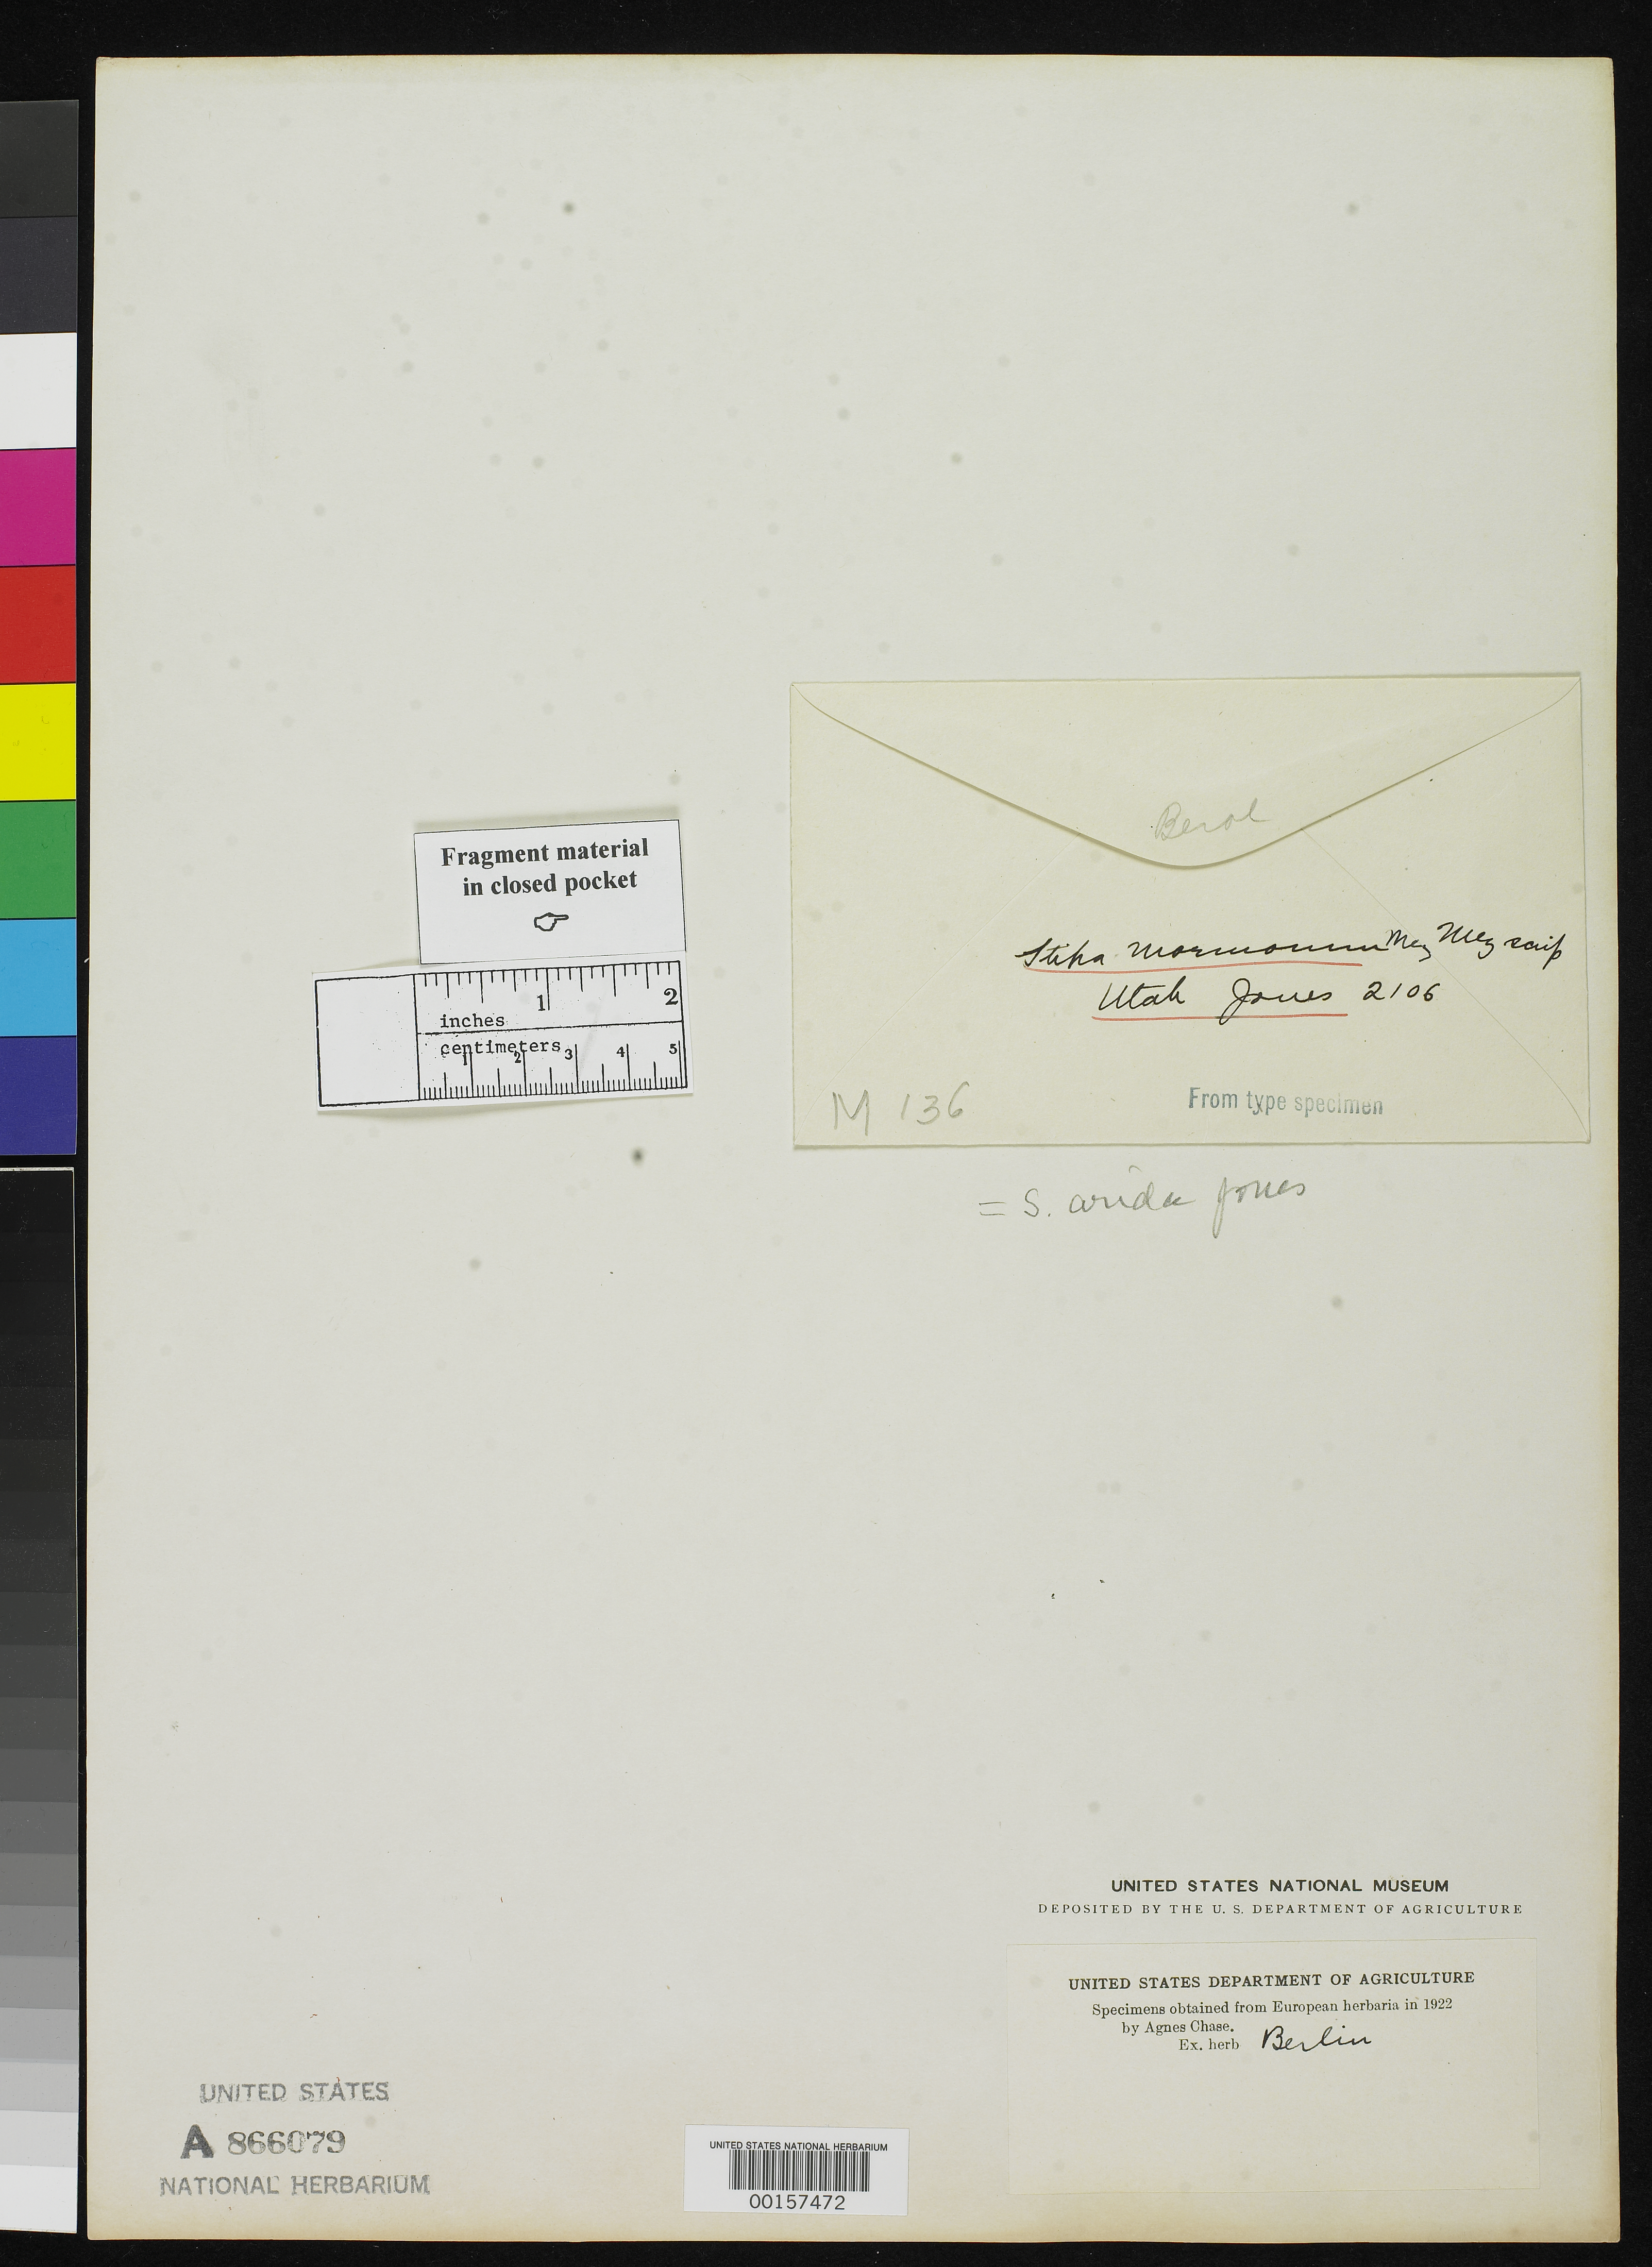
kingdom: Plantae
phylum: Tracheophyta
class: Liliopsida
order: Poales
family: Poaceae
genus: Stipa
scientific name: Stipa mormonum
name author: Mez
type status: Type Fragment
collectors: M. E. Jones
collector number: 2106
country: United States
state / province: Utah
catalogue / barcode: US 866079A